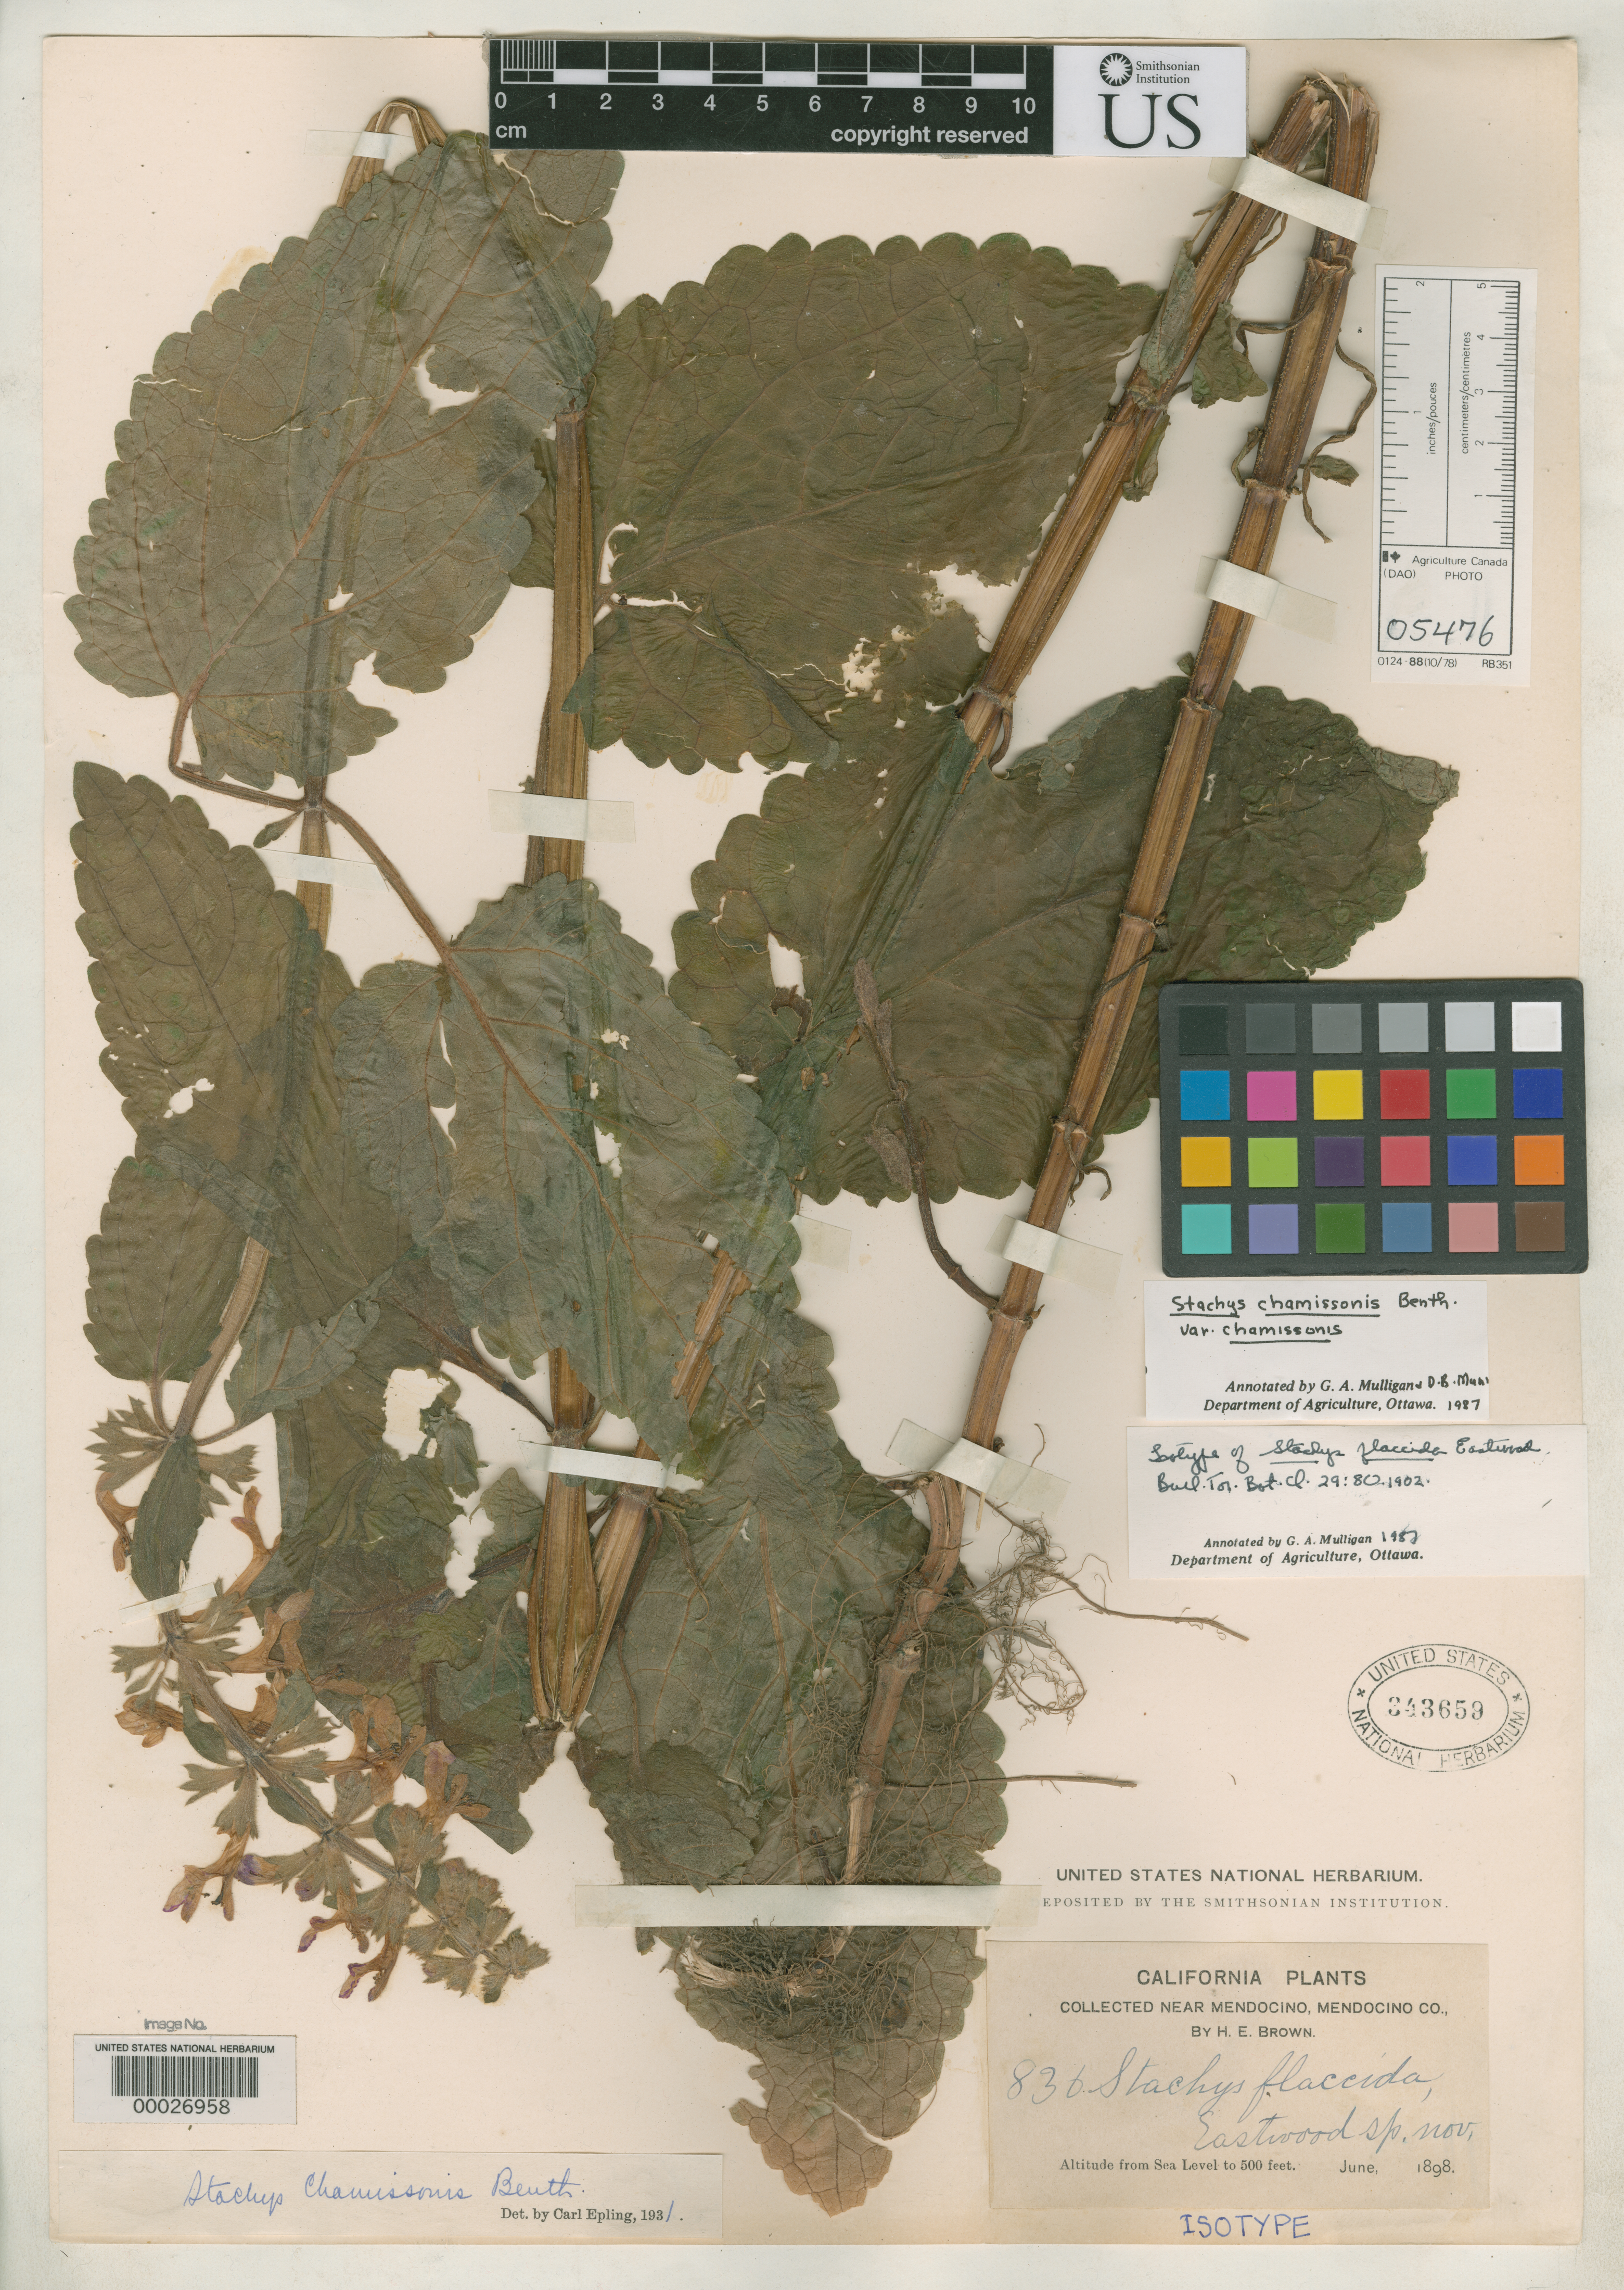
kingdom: Plantae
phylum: Tracheophyta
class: Magnoliopsida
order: Lamiales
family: Lamiaceae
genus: Stachys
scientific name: Stachys flaccida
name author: Eastw.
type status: Isotype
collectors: H. E. Brown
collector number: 836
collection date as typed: Jun 1898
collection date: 1898-06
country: United States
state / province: California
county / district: Mendocino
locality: Collected near Mendocina, Mendocino Co.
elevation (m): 0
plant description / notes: Later homonym of Stachys flaccida Fernald (1900).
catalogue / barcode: US 343659